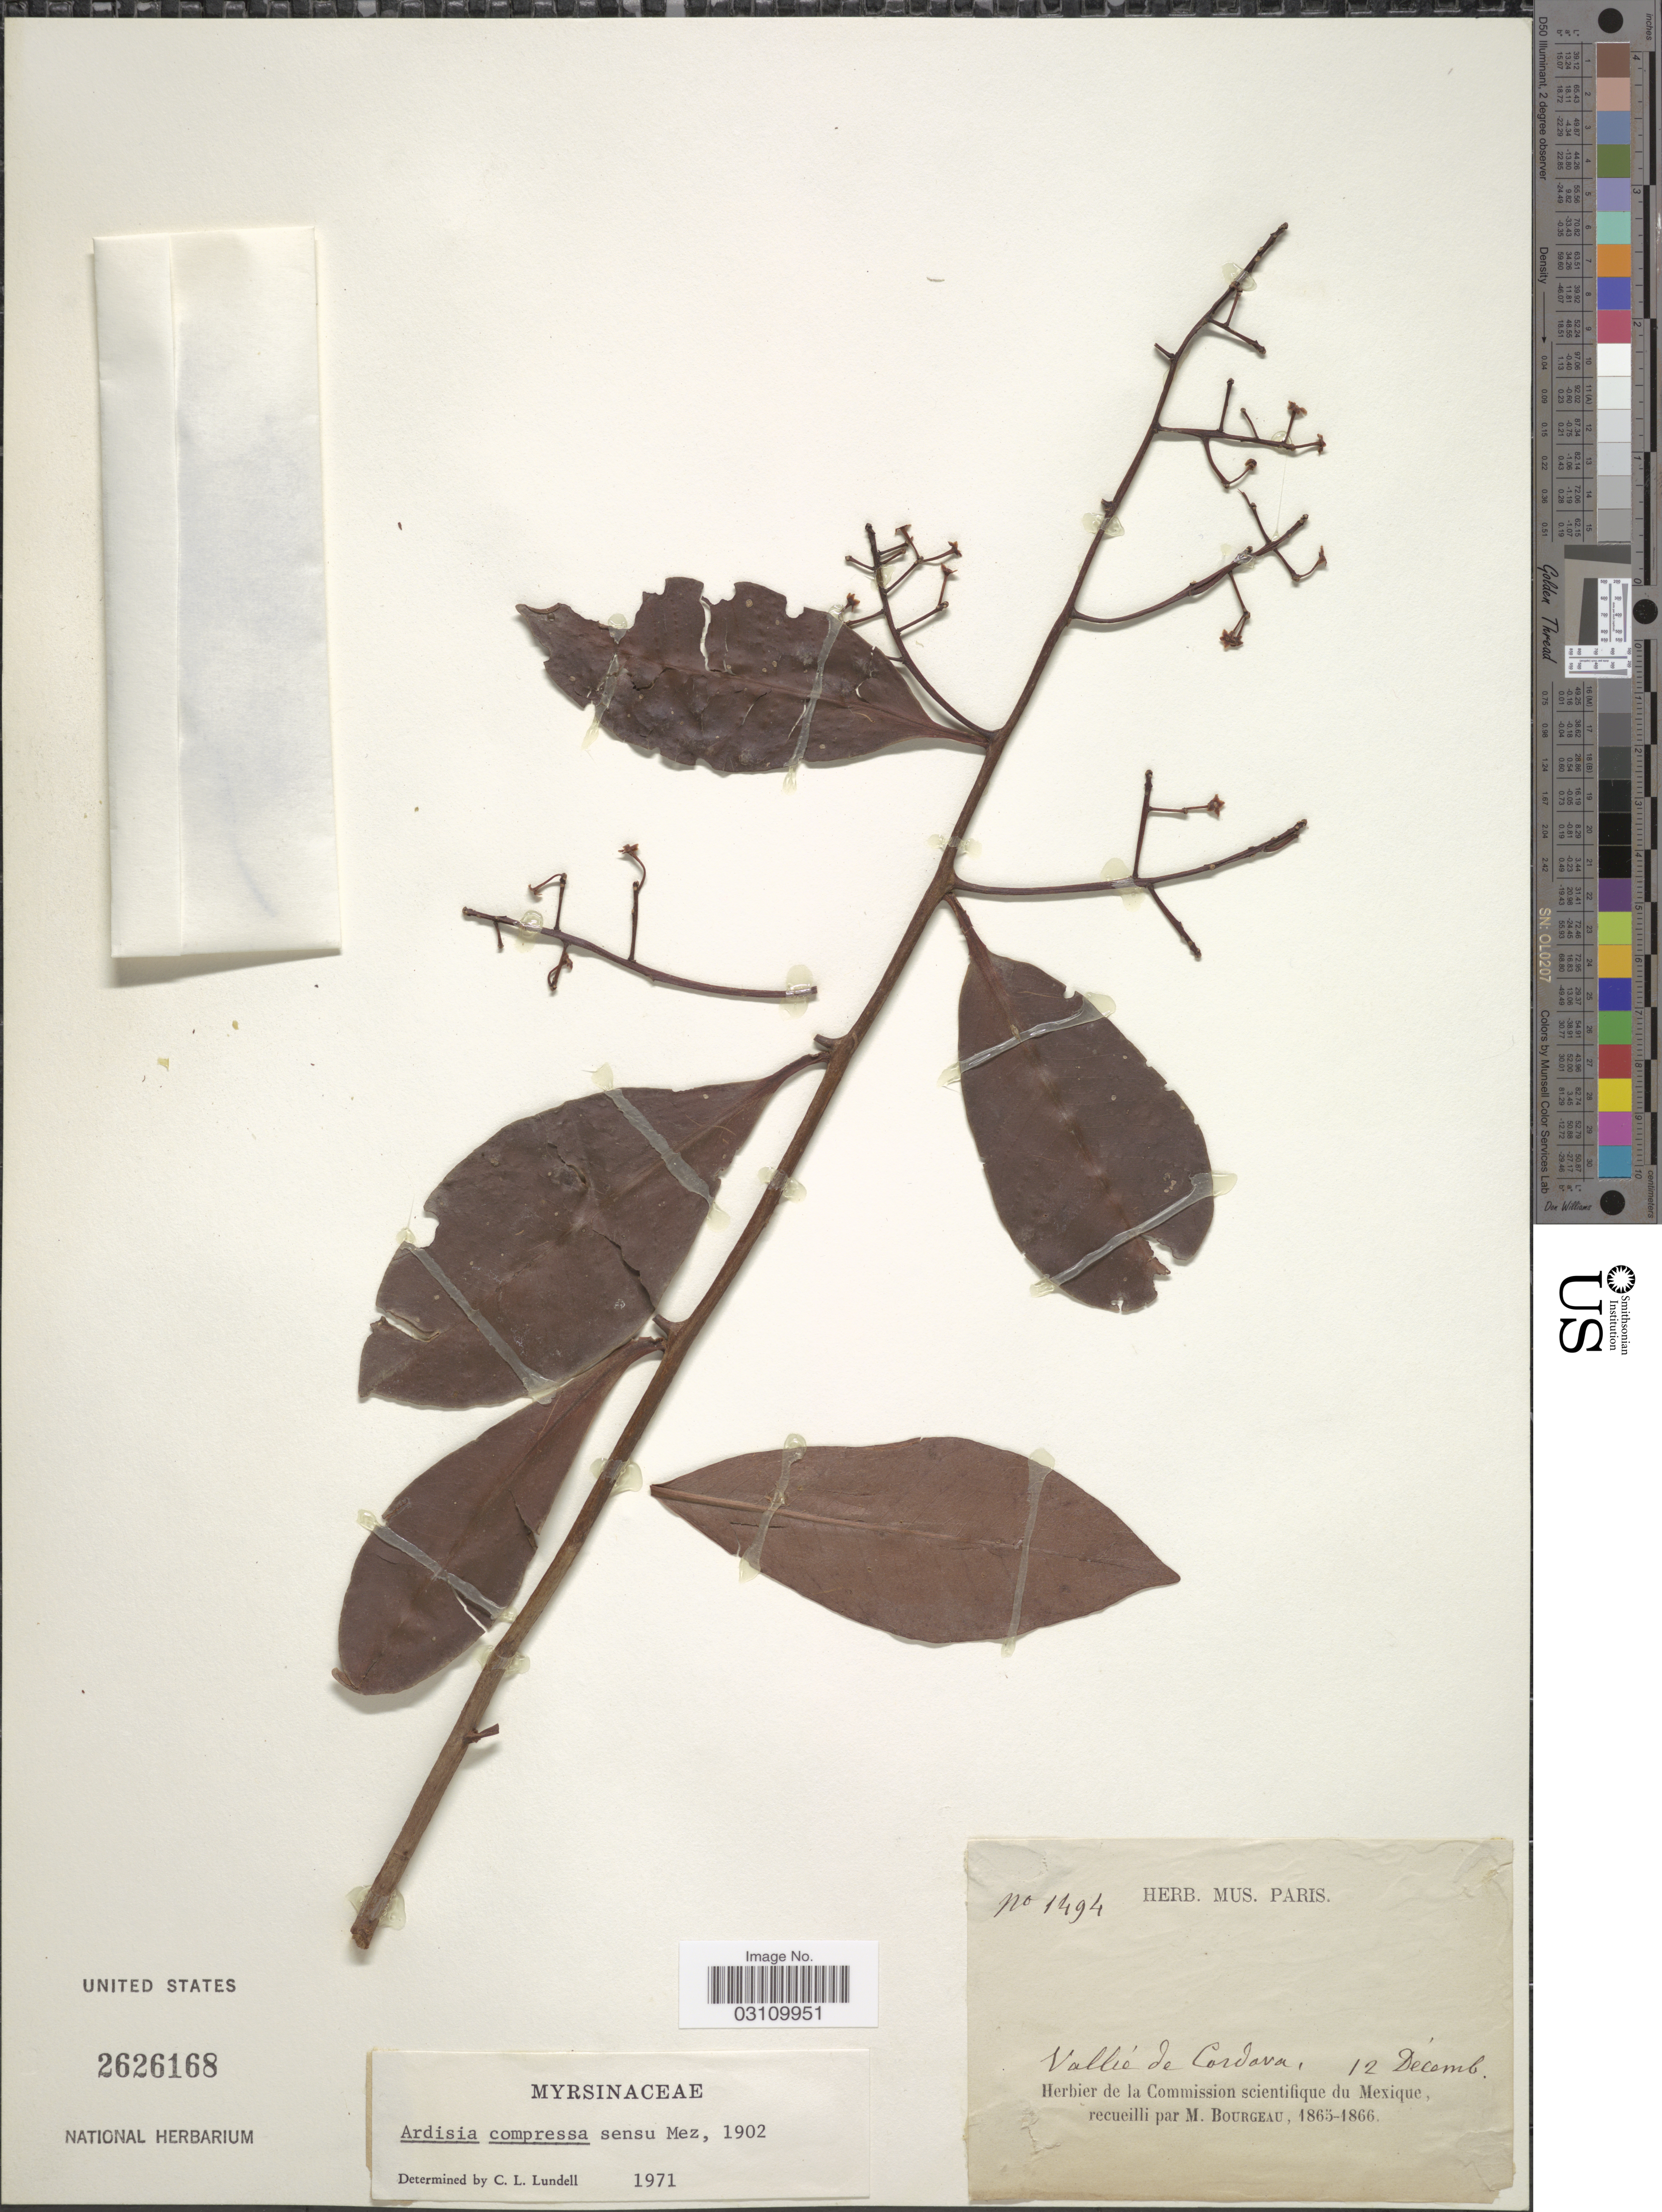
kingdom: Plantae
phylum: Tracheophyta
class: Magnoliopsida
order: Ericales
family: Primulaceae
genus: Ardisia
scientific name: Ardisia compressa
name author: Kunth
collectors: M. Bourgeau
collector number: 1494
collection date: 1865-12-12/1866-12-12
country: Mexico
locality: Vallée de Cordava.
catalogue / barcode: US 2626168